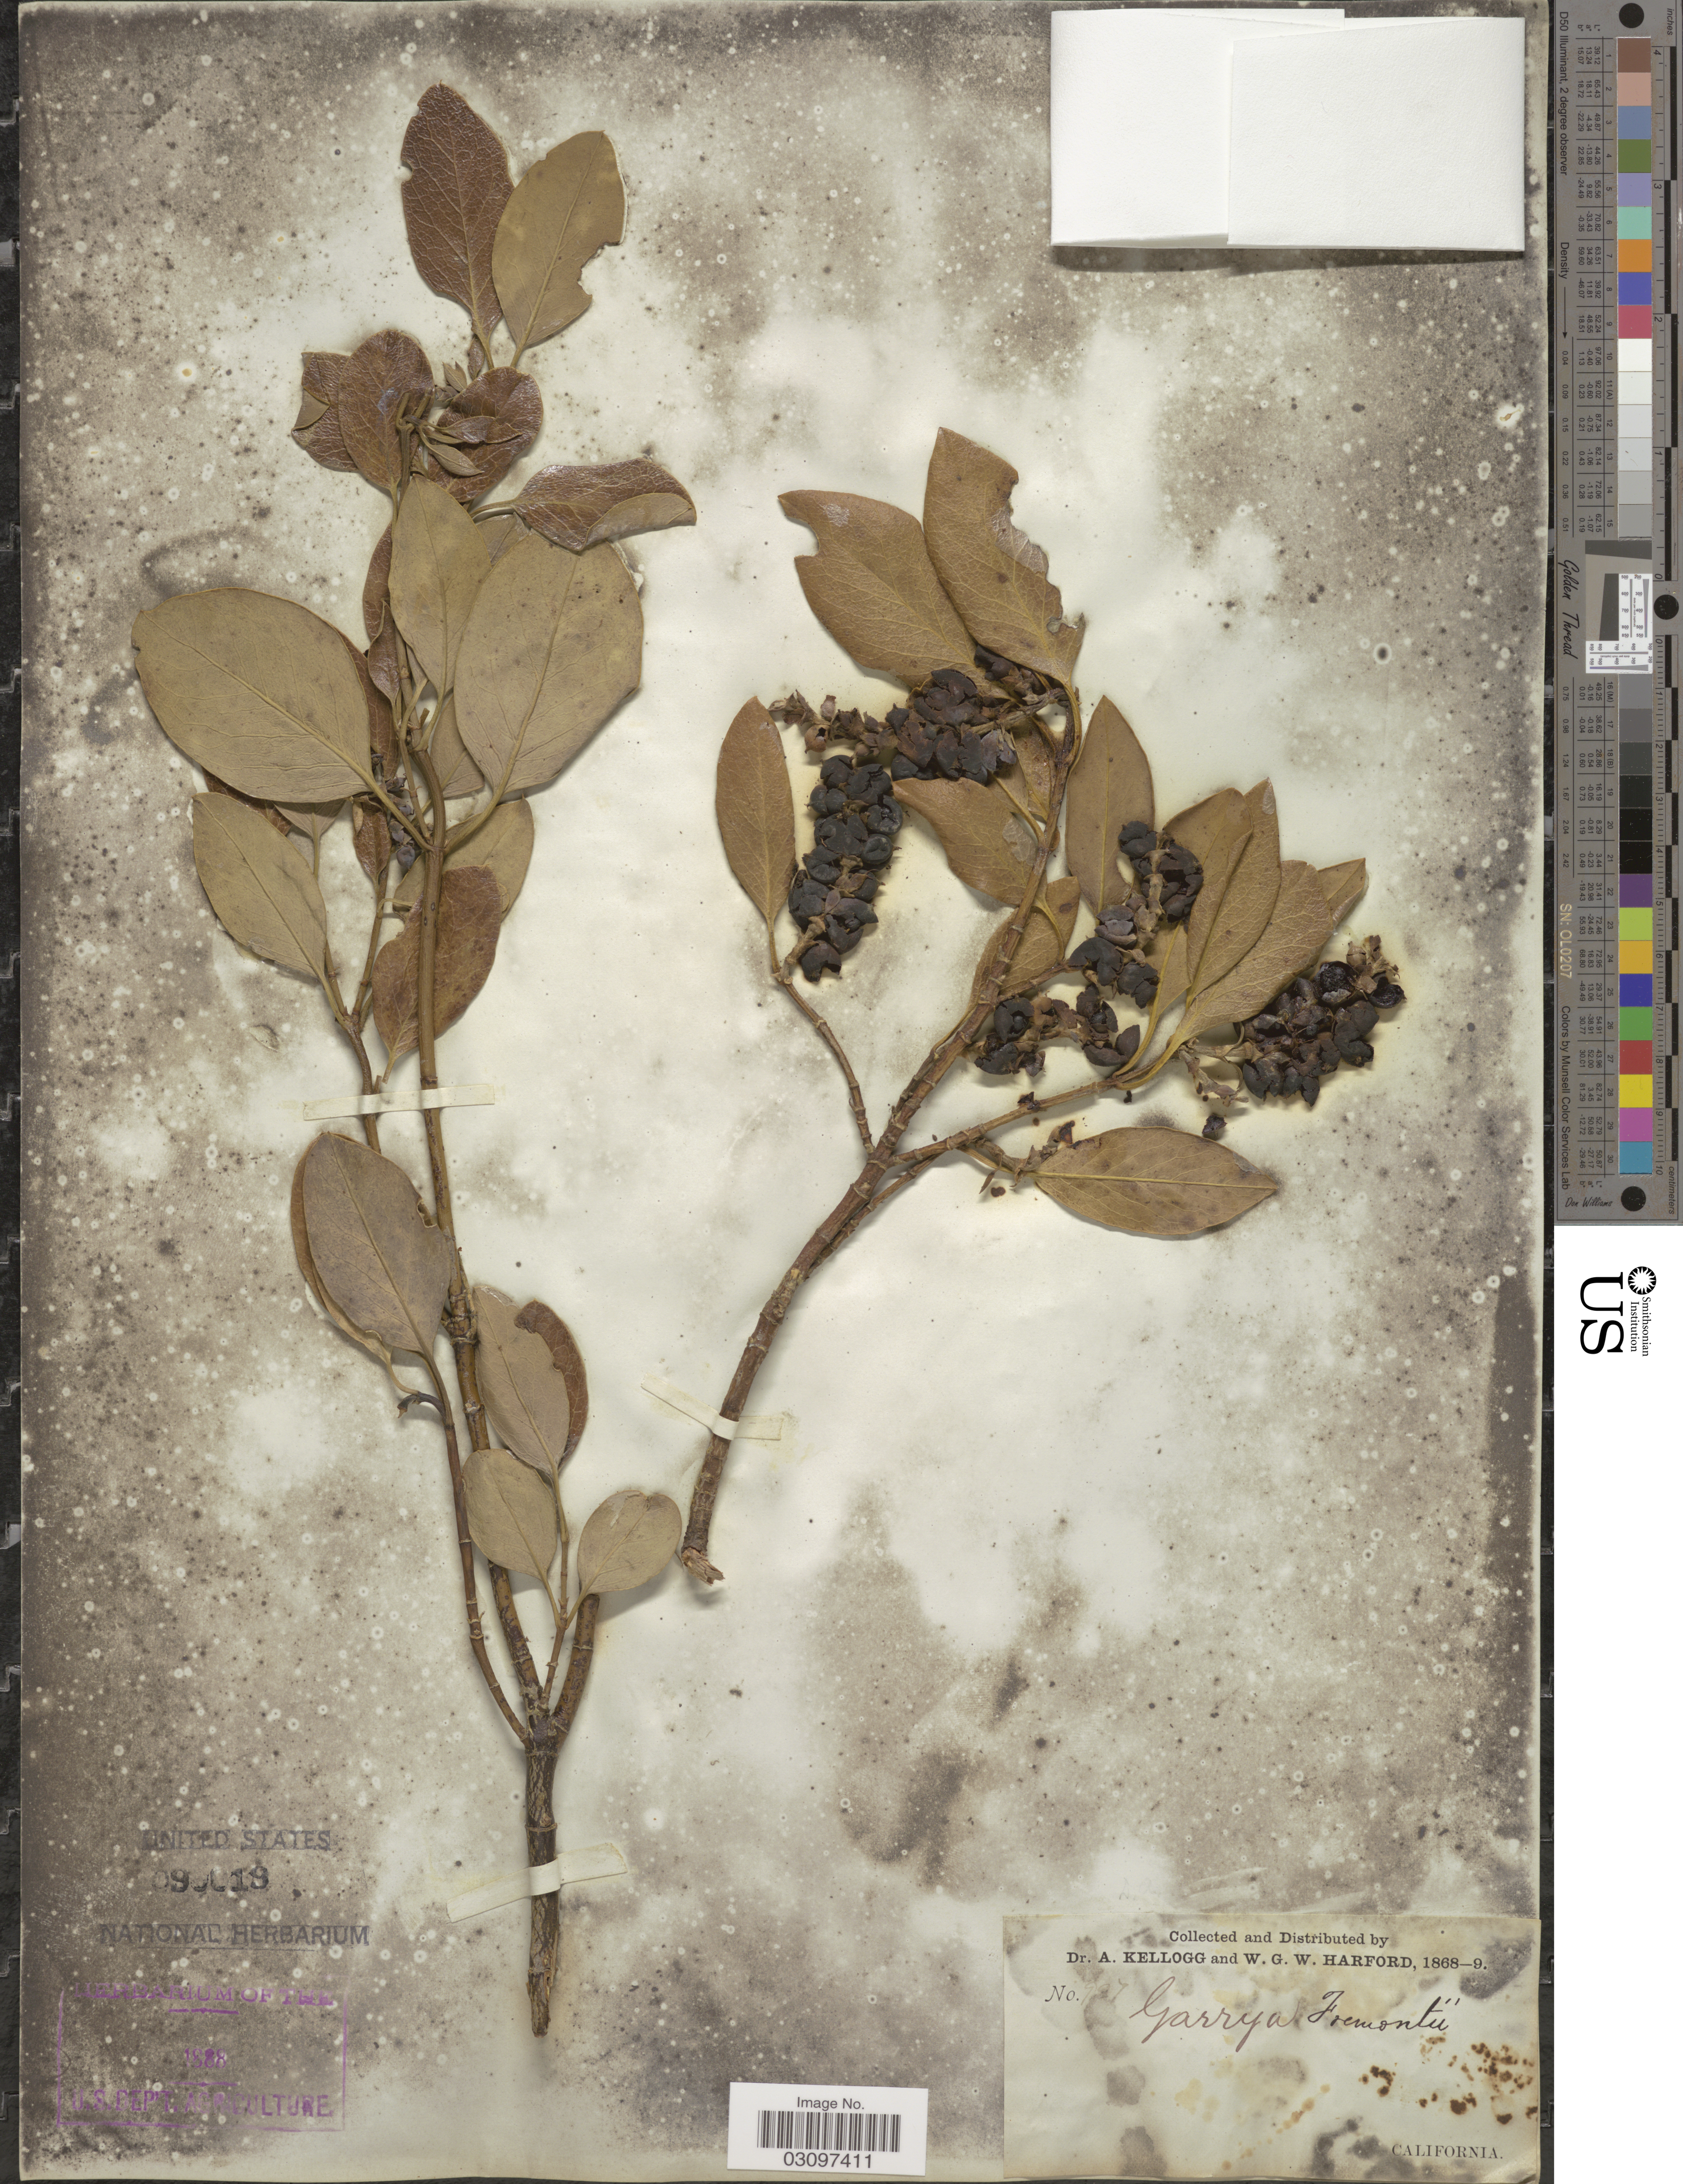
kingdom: Plantae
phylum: Tracheophyta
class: Magnoliopsida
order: Garryales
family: Garryaceae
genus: Garrya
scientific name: Garrya fremontii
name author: Torr.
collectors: A. Kellogg & W. G. W. Harford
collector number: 937*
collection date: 1868/1869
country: United States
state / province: California